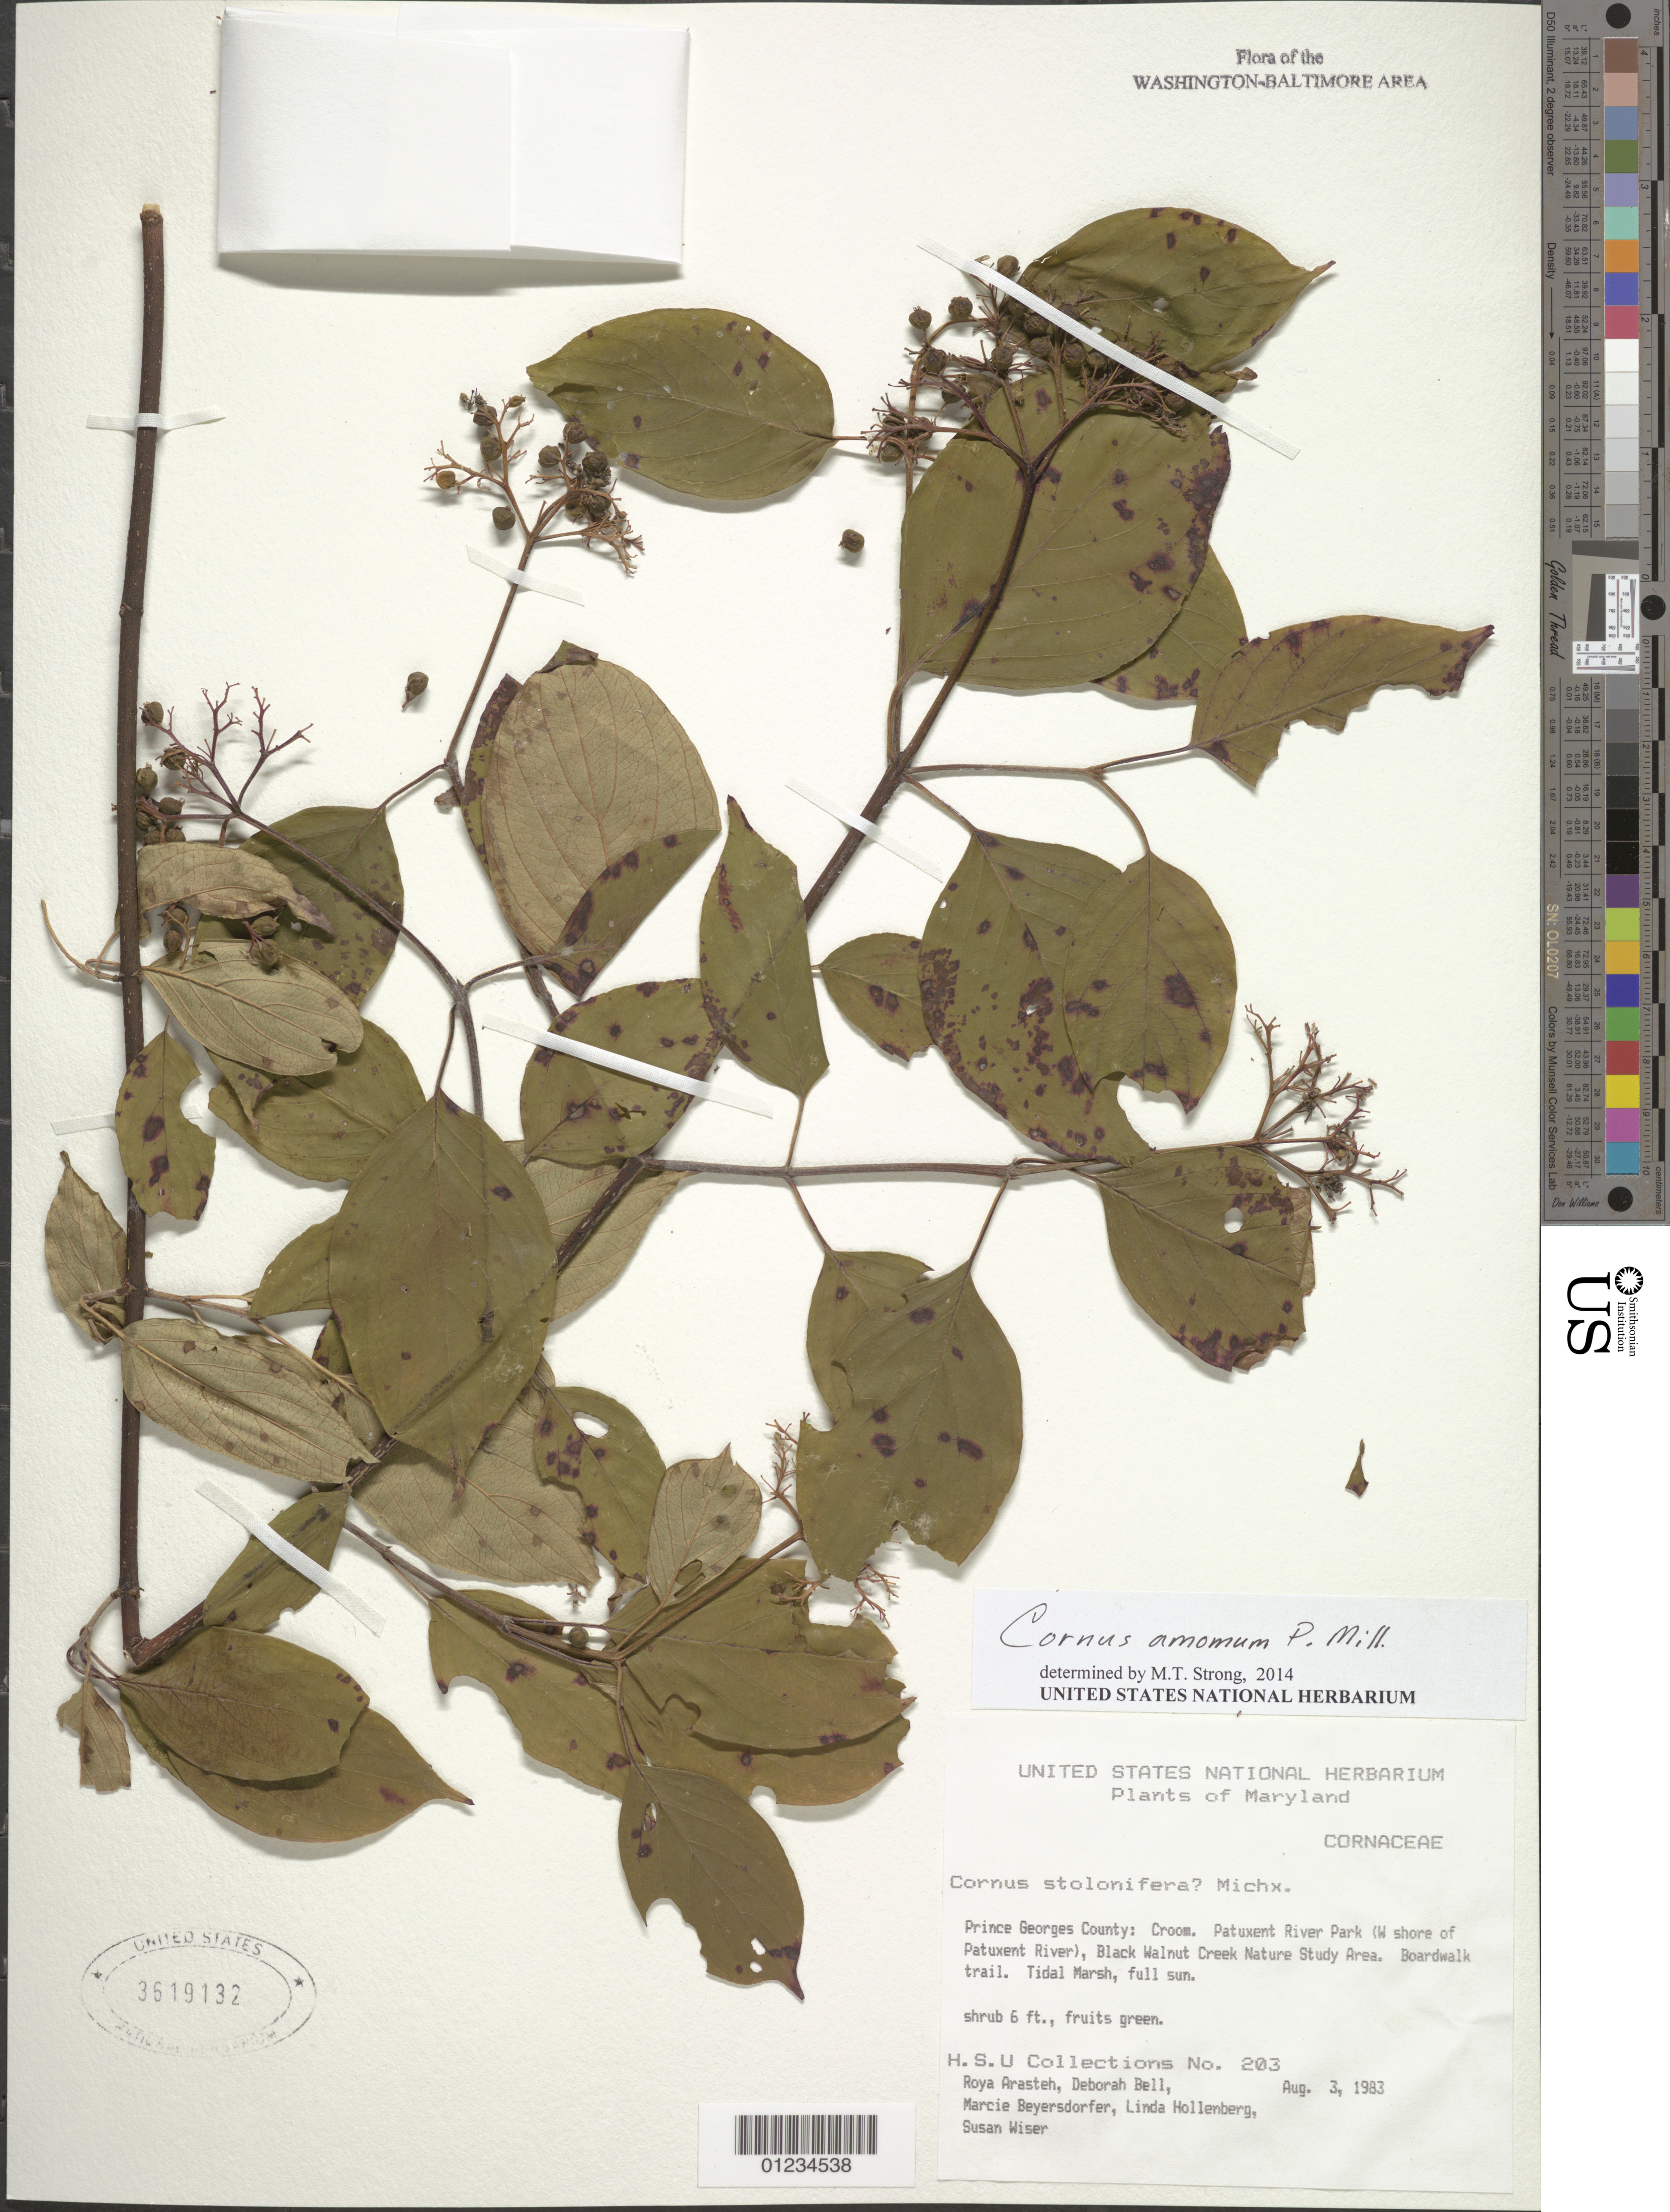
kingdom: Plantae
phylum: Tracheophyta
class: Magnoliopsida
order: Cornales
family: Cornaceae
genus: Cornus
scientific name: Cornus amomum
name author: Mill.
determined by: Strong, M. T., (US), Smithsonian Institution - National Museum of Natural History (UNITED STATES)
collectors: R. Arasteh, D. A. Bell, M. Beyersdorfer, L. Hollenberg & S. Wiser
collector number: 203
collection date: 1983-08-03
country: United States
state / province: Maryland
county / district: Prince George's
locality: Croom. Patuxent River Park (W shore of Patuxent River), Black Walnut Creek Nature Study Area. Boardwalk trail.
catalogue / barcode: US 3619132